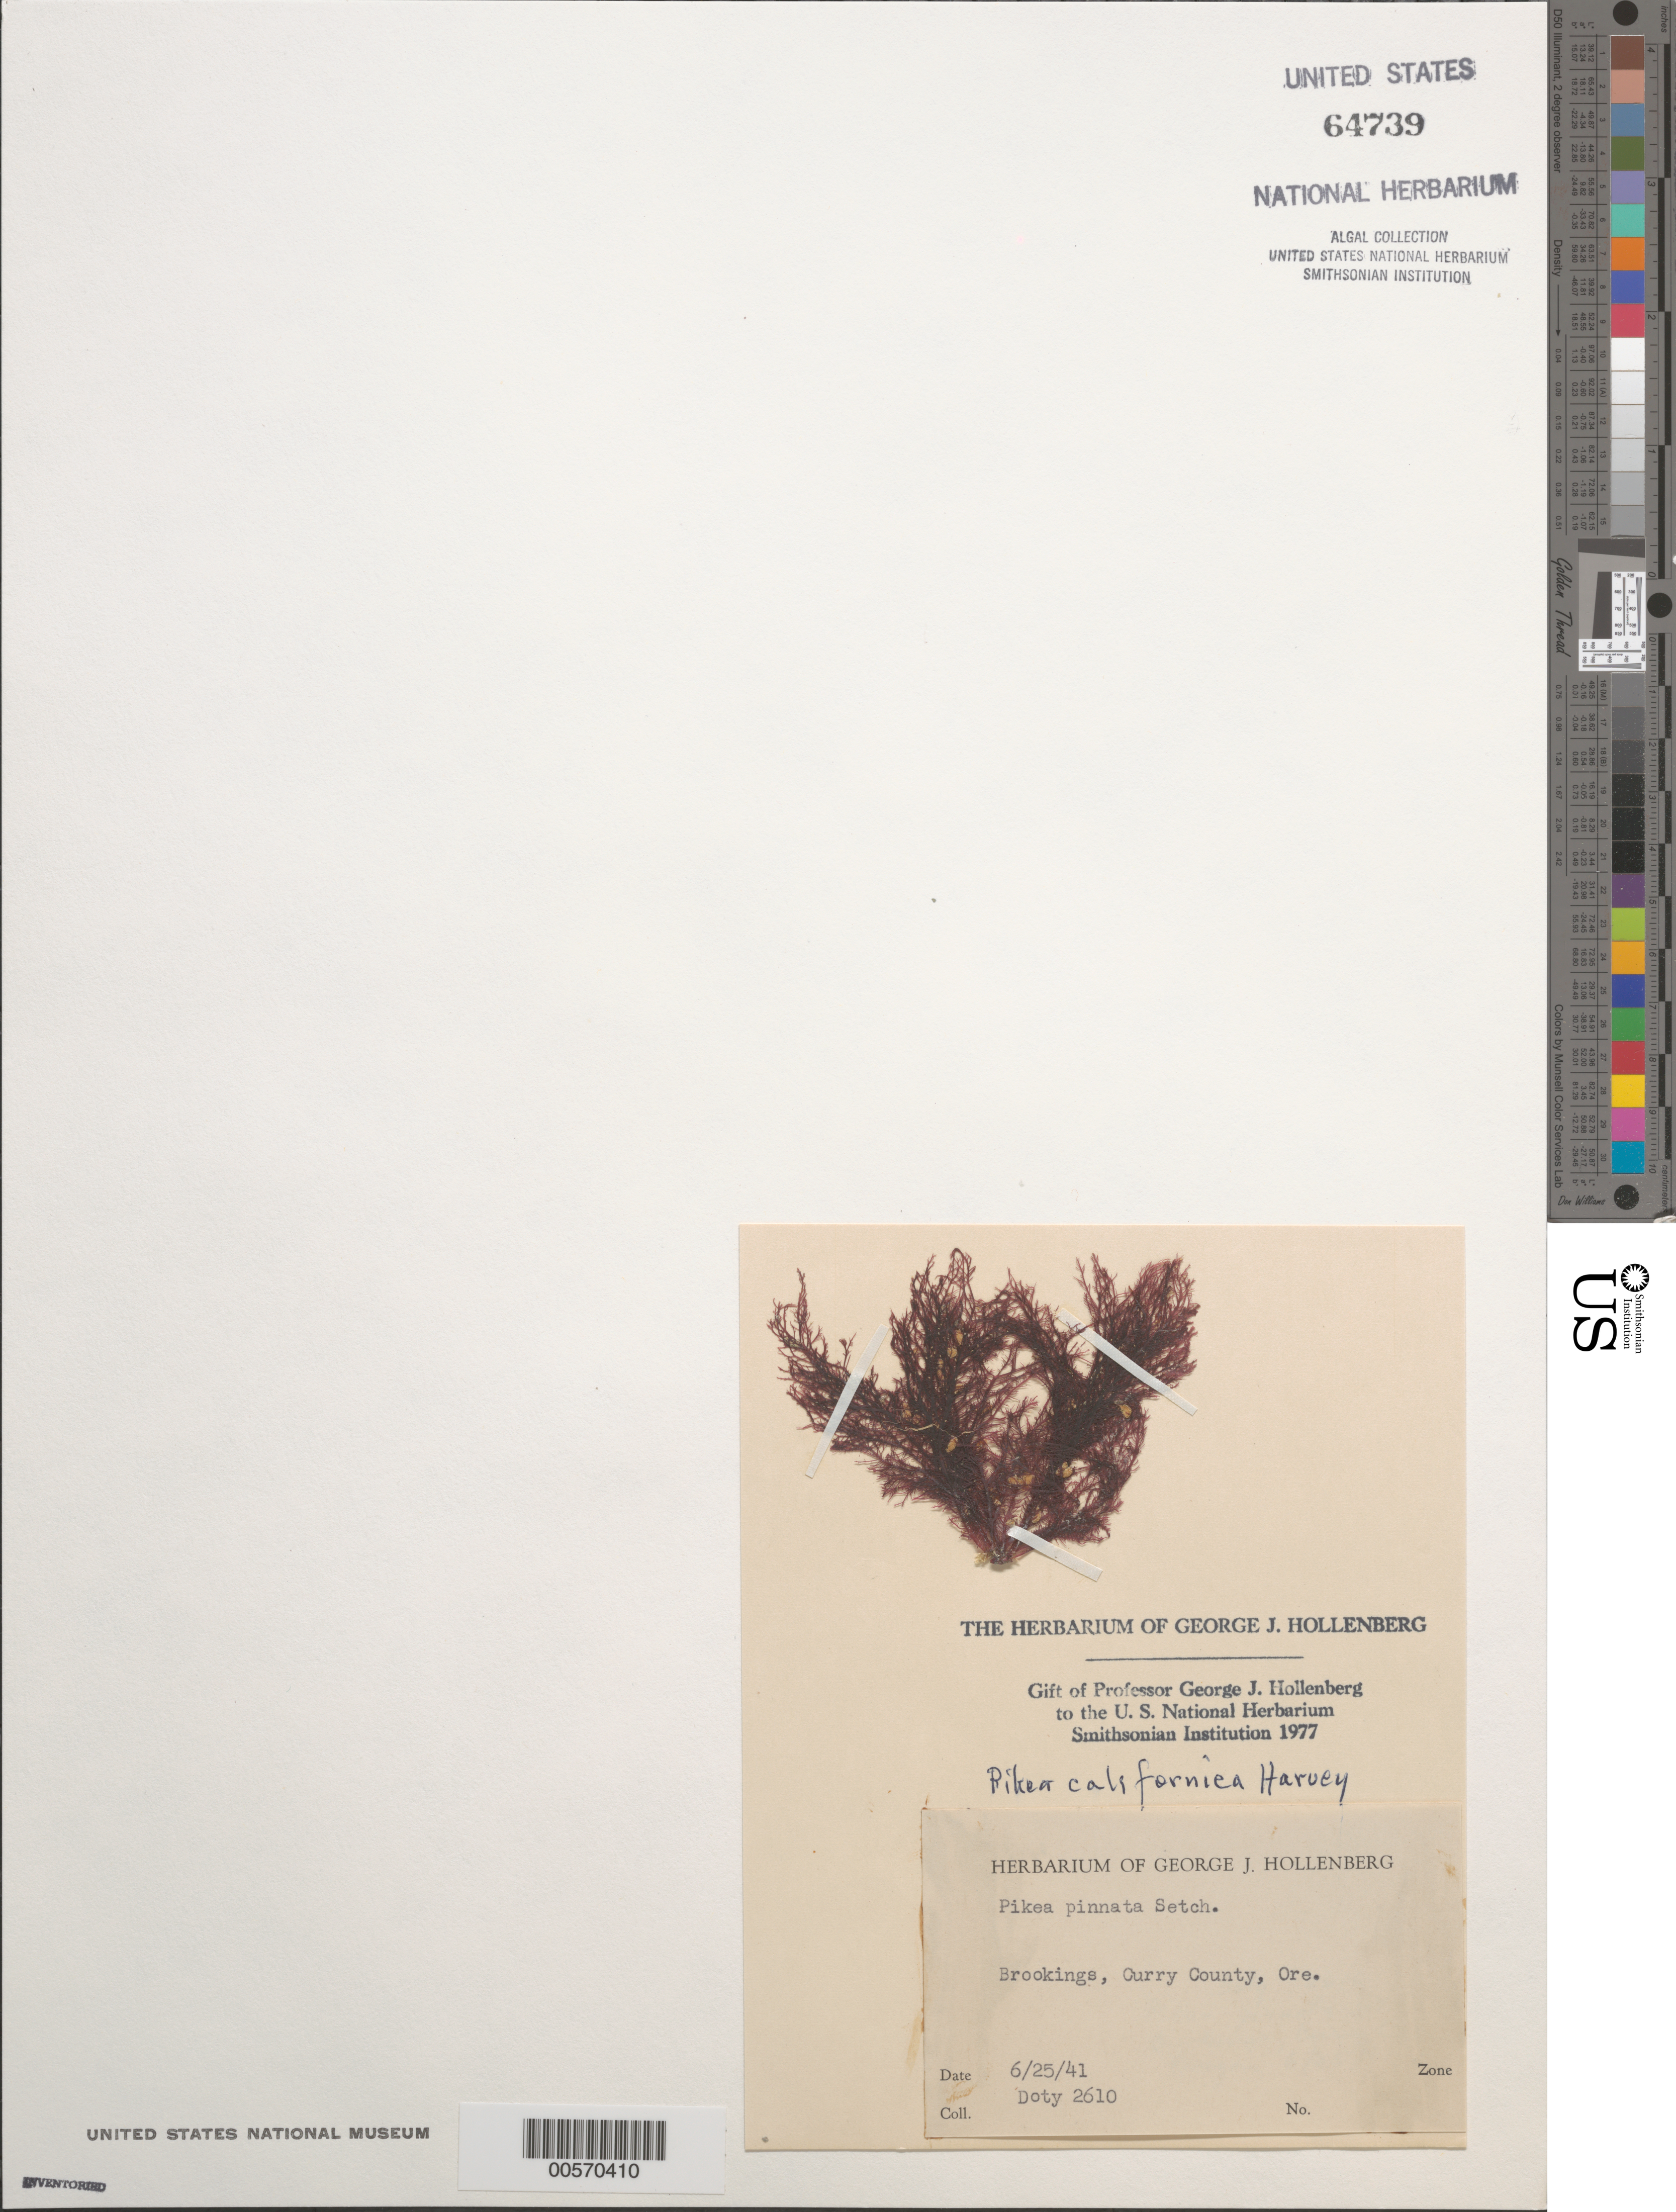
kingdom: Plantae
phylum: Rhodophyta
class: Florideophyceae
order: Gigartinales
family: Dumontiaceae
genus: Pikea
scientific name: Pikea californica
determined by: Hollenberg, George J.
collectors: M. S. Doty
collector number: MSD 2610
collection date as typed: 25 Jun 1941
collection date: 1941-06-25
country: United States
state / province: Oregon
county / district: Curry County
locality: Brookings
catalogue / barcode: US 64739